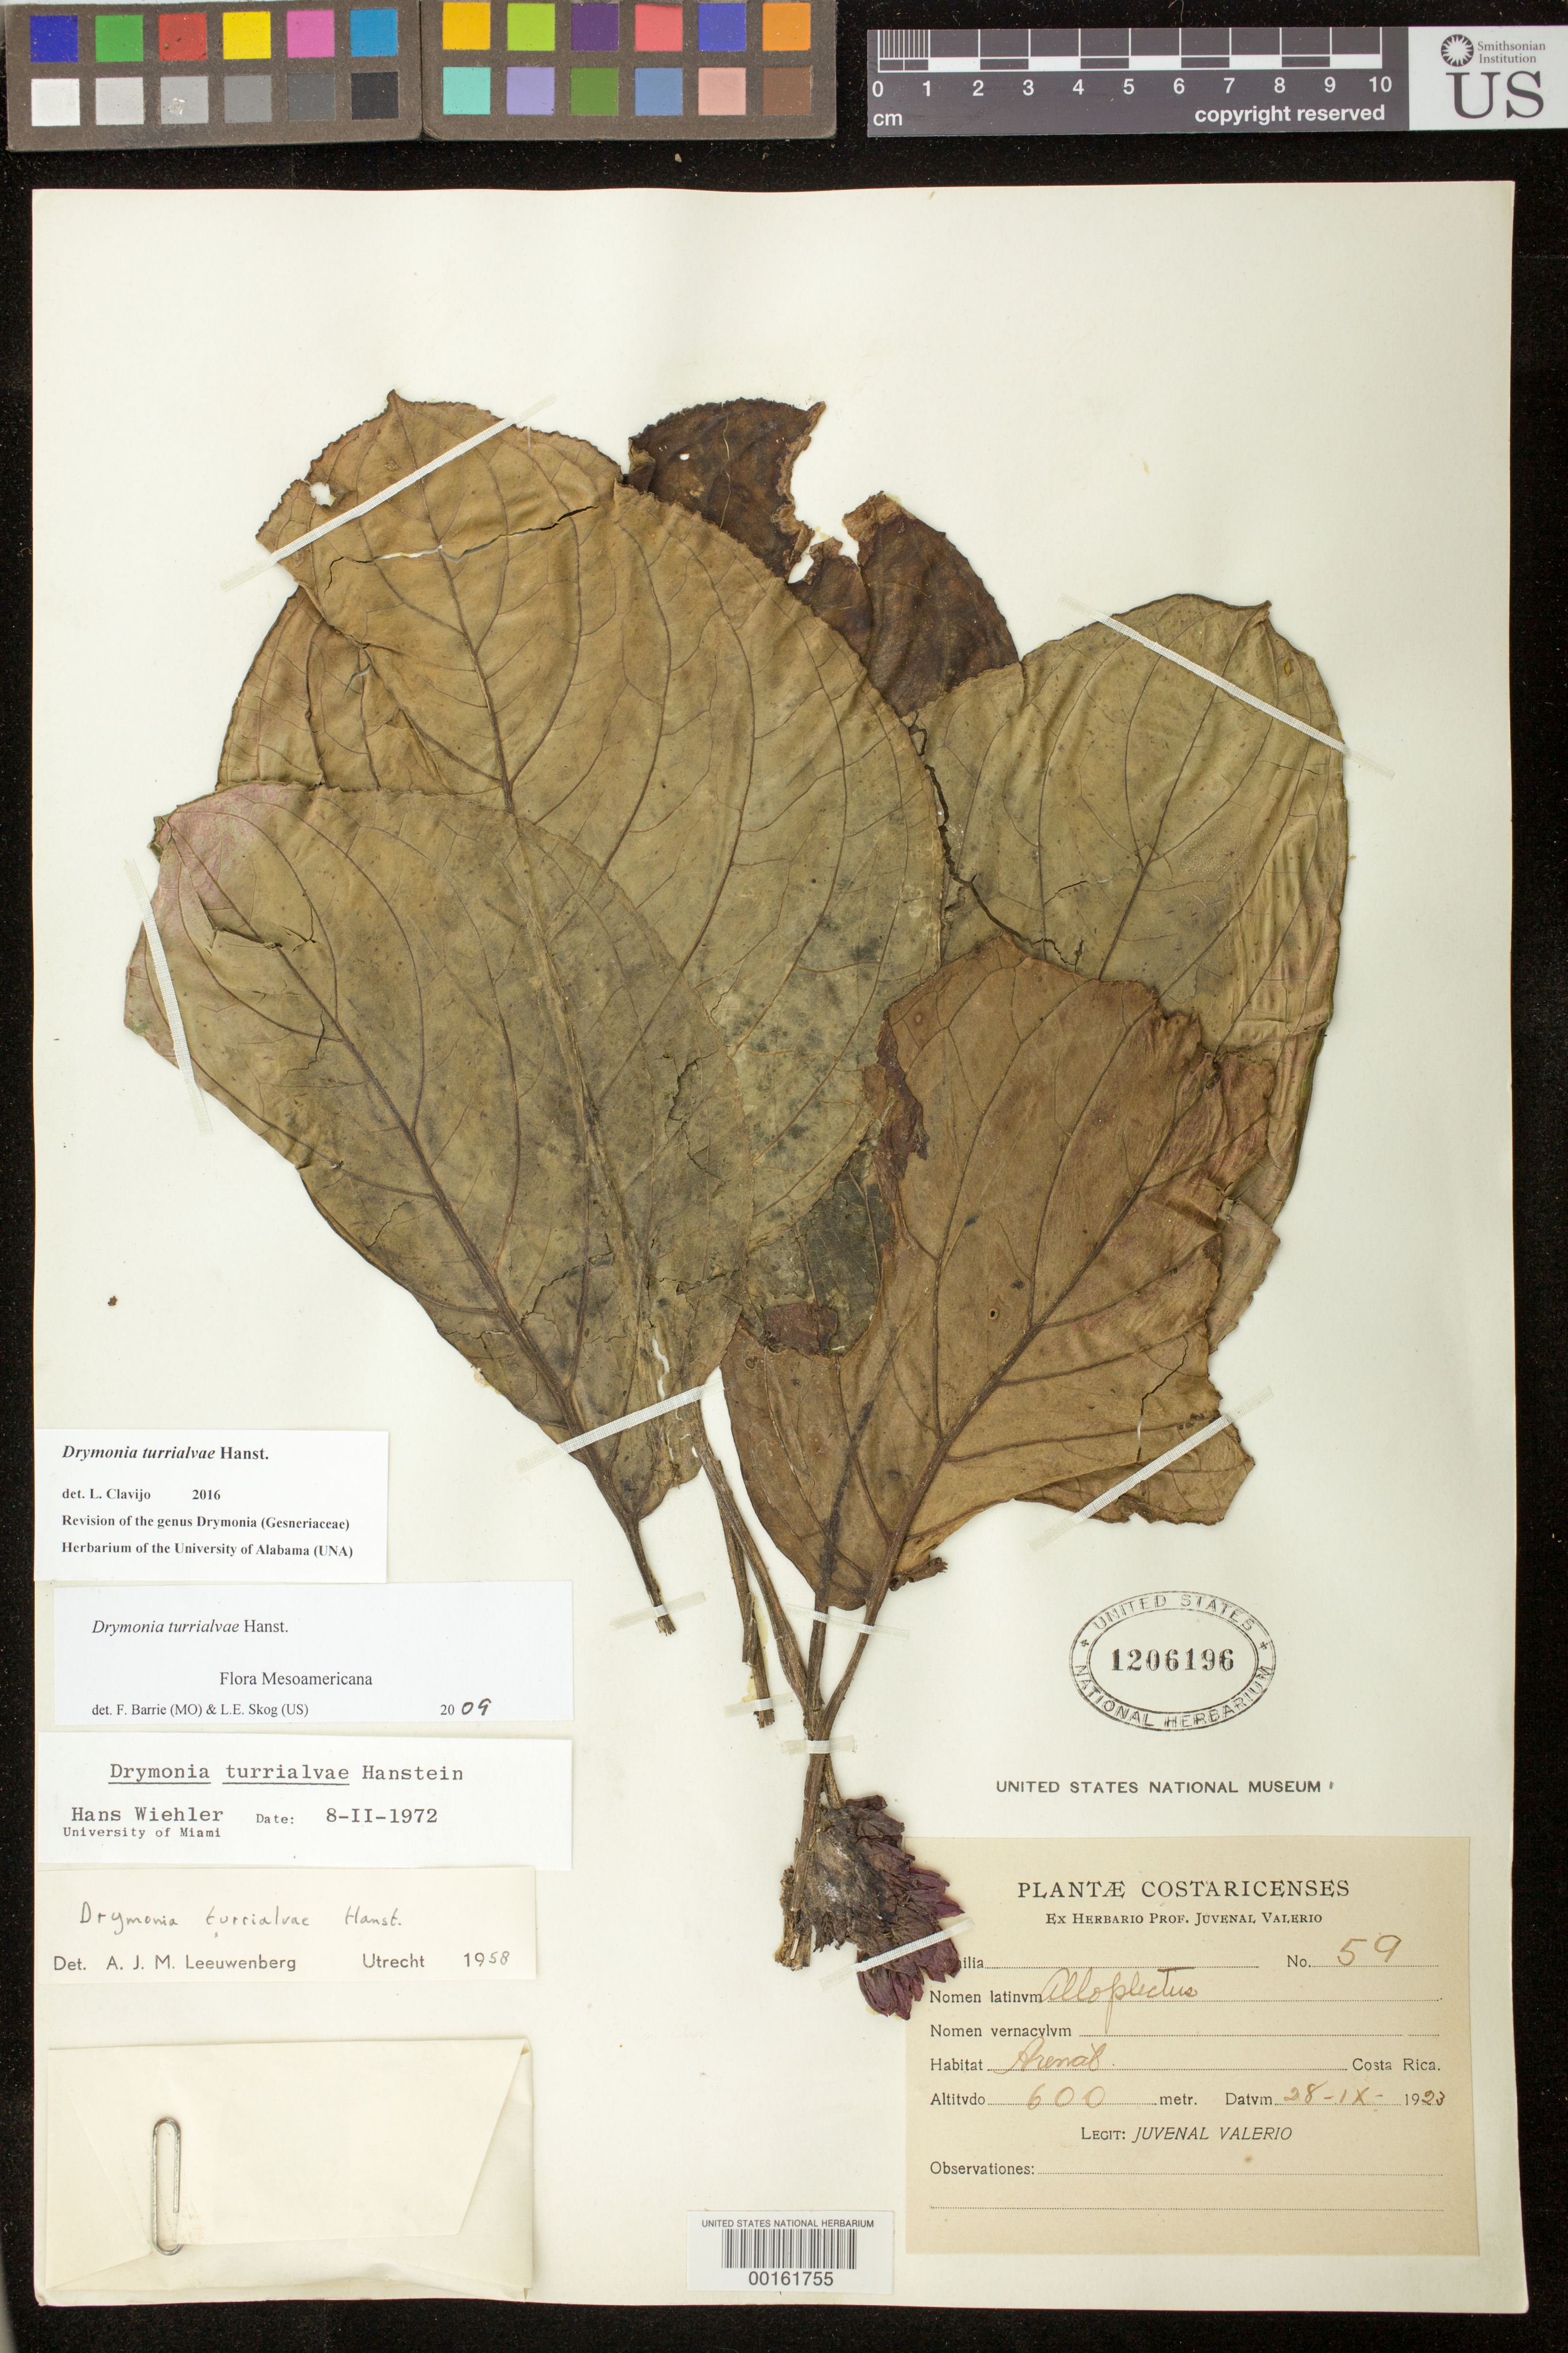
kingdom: Plantae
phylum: Tracheophyta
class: Magnoliopsida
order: Lamiales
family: Gesneriaceae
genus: Drymonia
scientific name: Drymonia turrialvae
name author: Hanst.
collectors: J. Valerio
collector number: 59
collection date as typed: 28 Sep 1923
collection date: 1923-09-28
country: Costa Rica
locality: Arenal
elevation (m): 600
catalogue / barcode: US 1206196